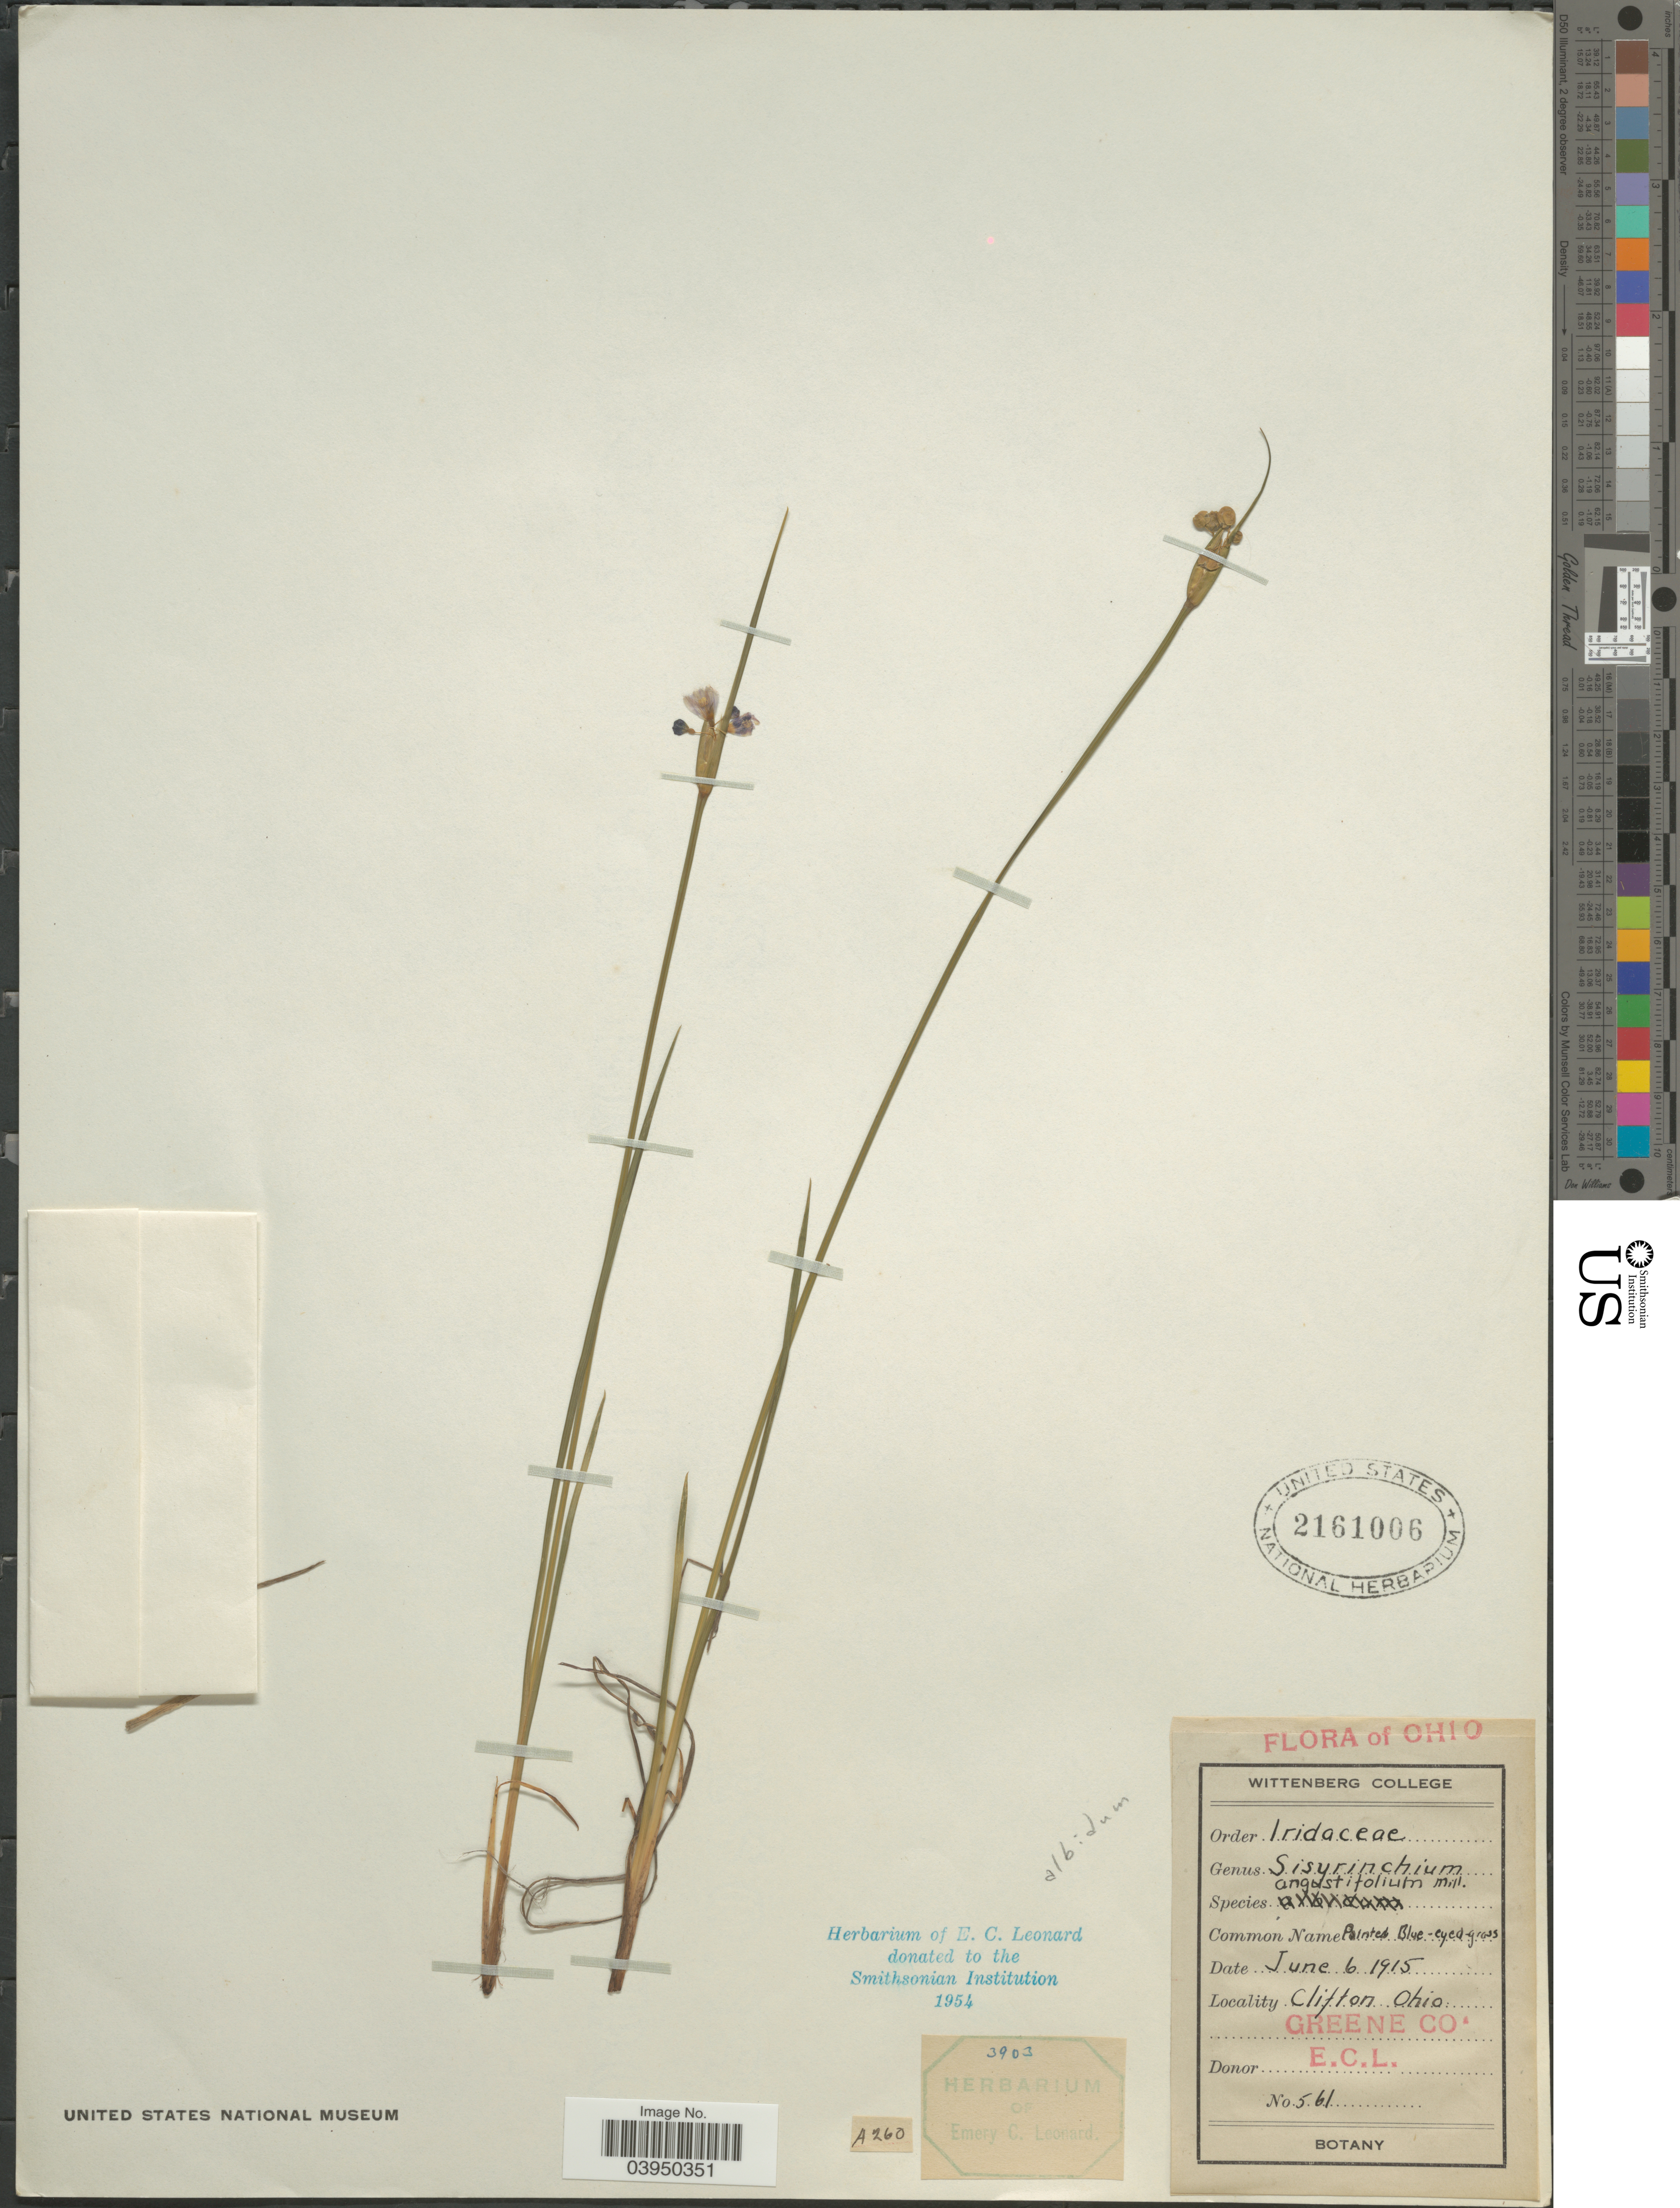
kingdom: Plantae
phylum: Tracheophyta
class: Liliopsida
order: Asparagales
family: Iridaceae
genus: Sisyrinchium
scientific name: Sisyrinchium angustifolium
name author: Mill.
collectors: E. C. Leonard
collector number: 561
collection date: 1915-06-06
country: United States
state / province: Ohio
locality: Clifton. Green Co.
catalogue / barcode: US 2161006